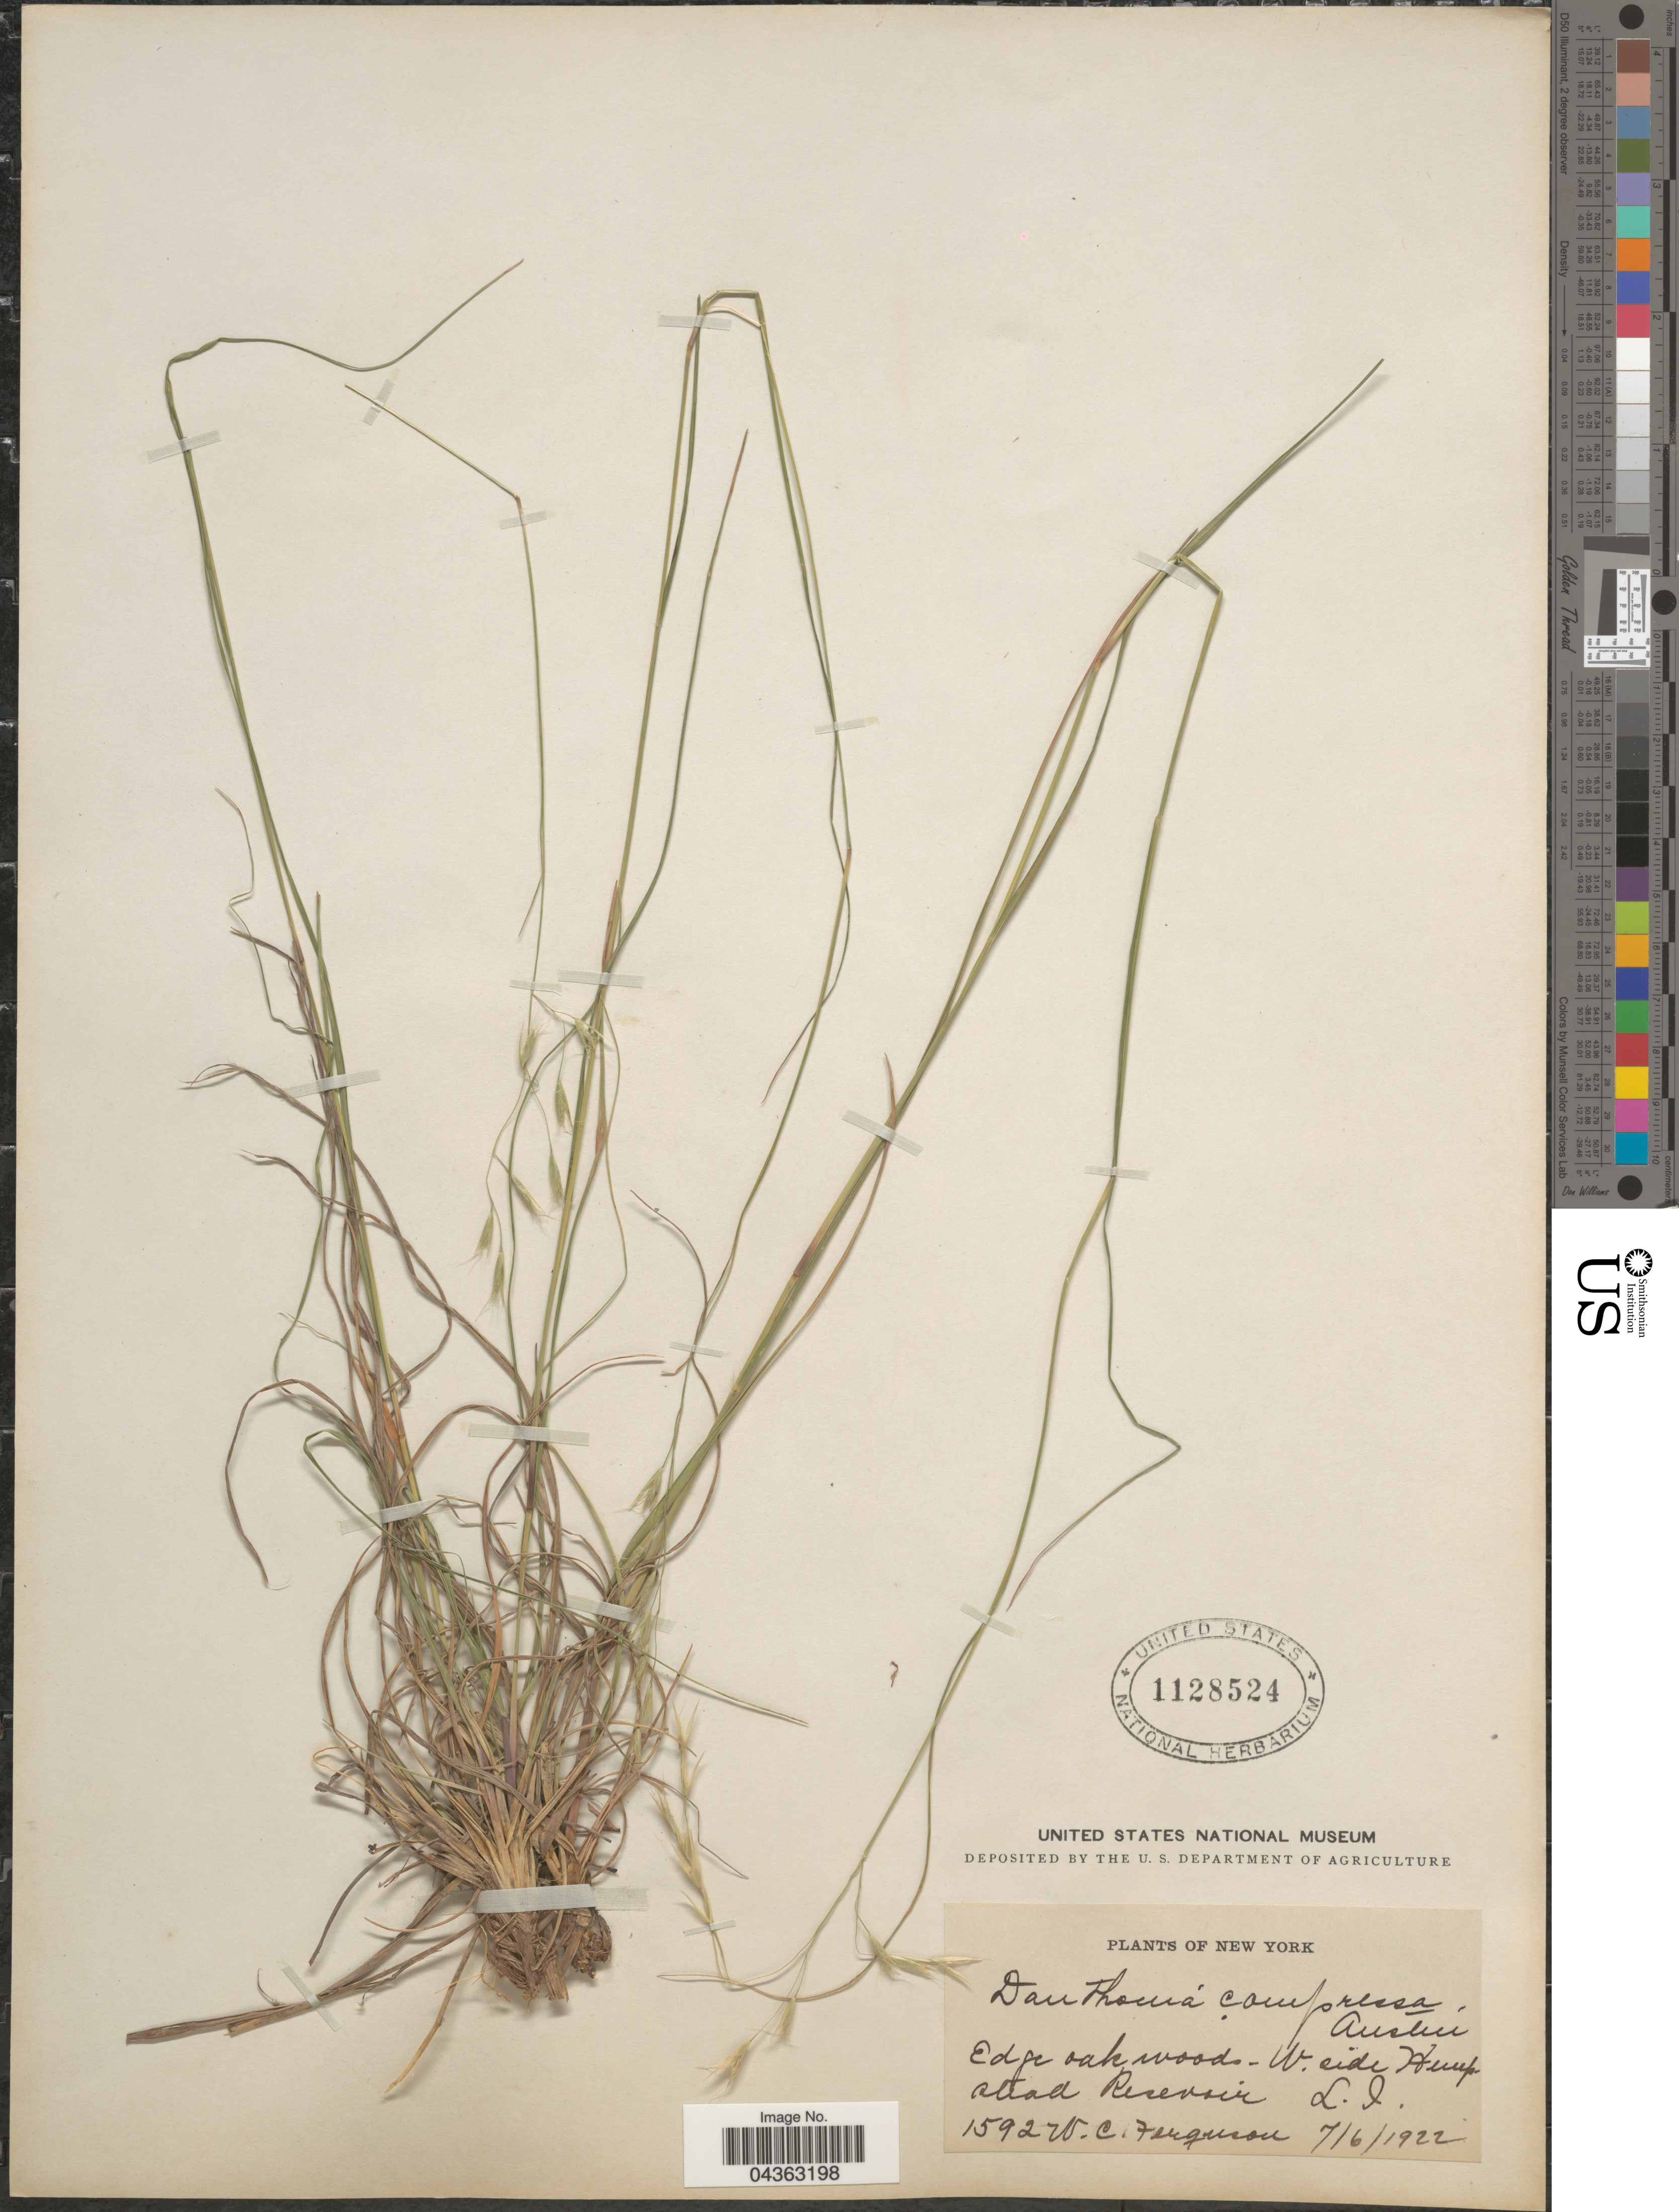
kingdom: Plantae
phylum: Tracheophyta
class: Liliopsida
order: Poales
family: Poaceae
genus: Danthonia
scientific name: Danthonia compressa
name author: Austin in F. Peck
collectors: W. Ferguson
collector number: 1592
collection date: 1922-07-06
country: United States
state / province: New York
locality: Edge of oak wood. W. side Hempstead Reservoir. L.I.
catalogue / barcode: US 1128524